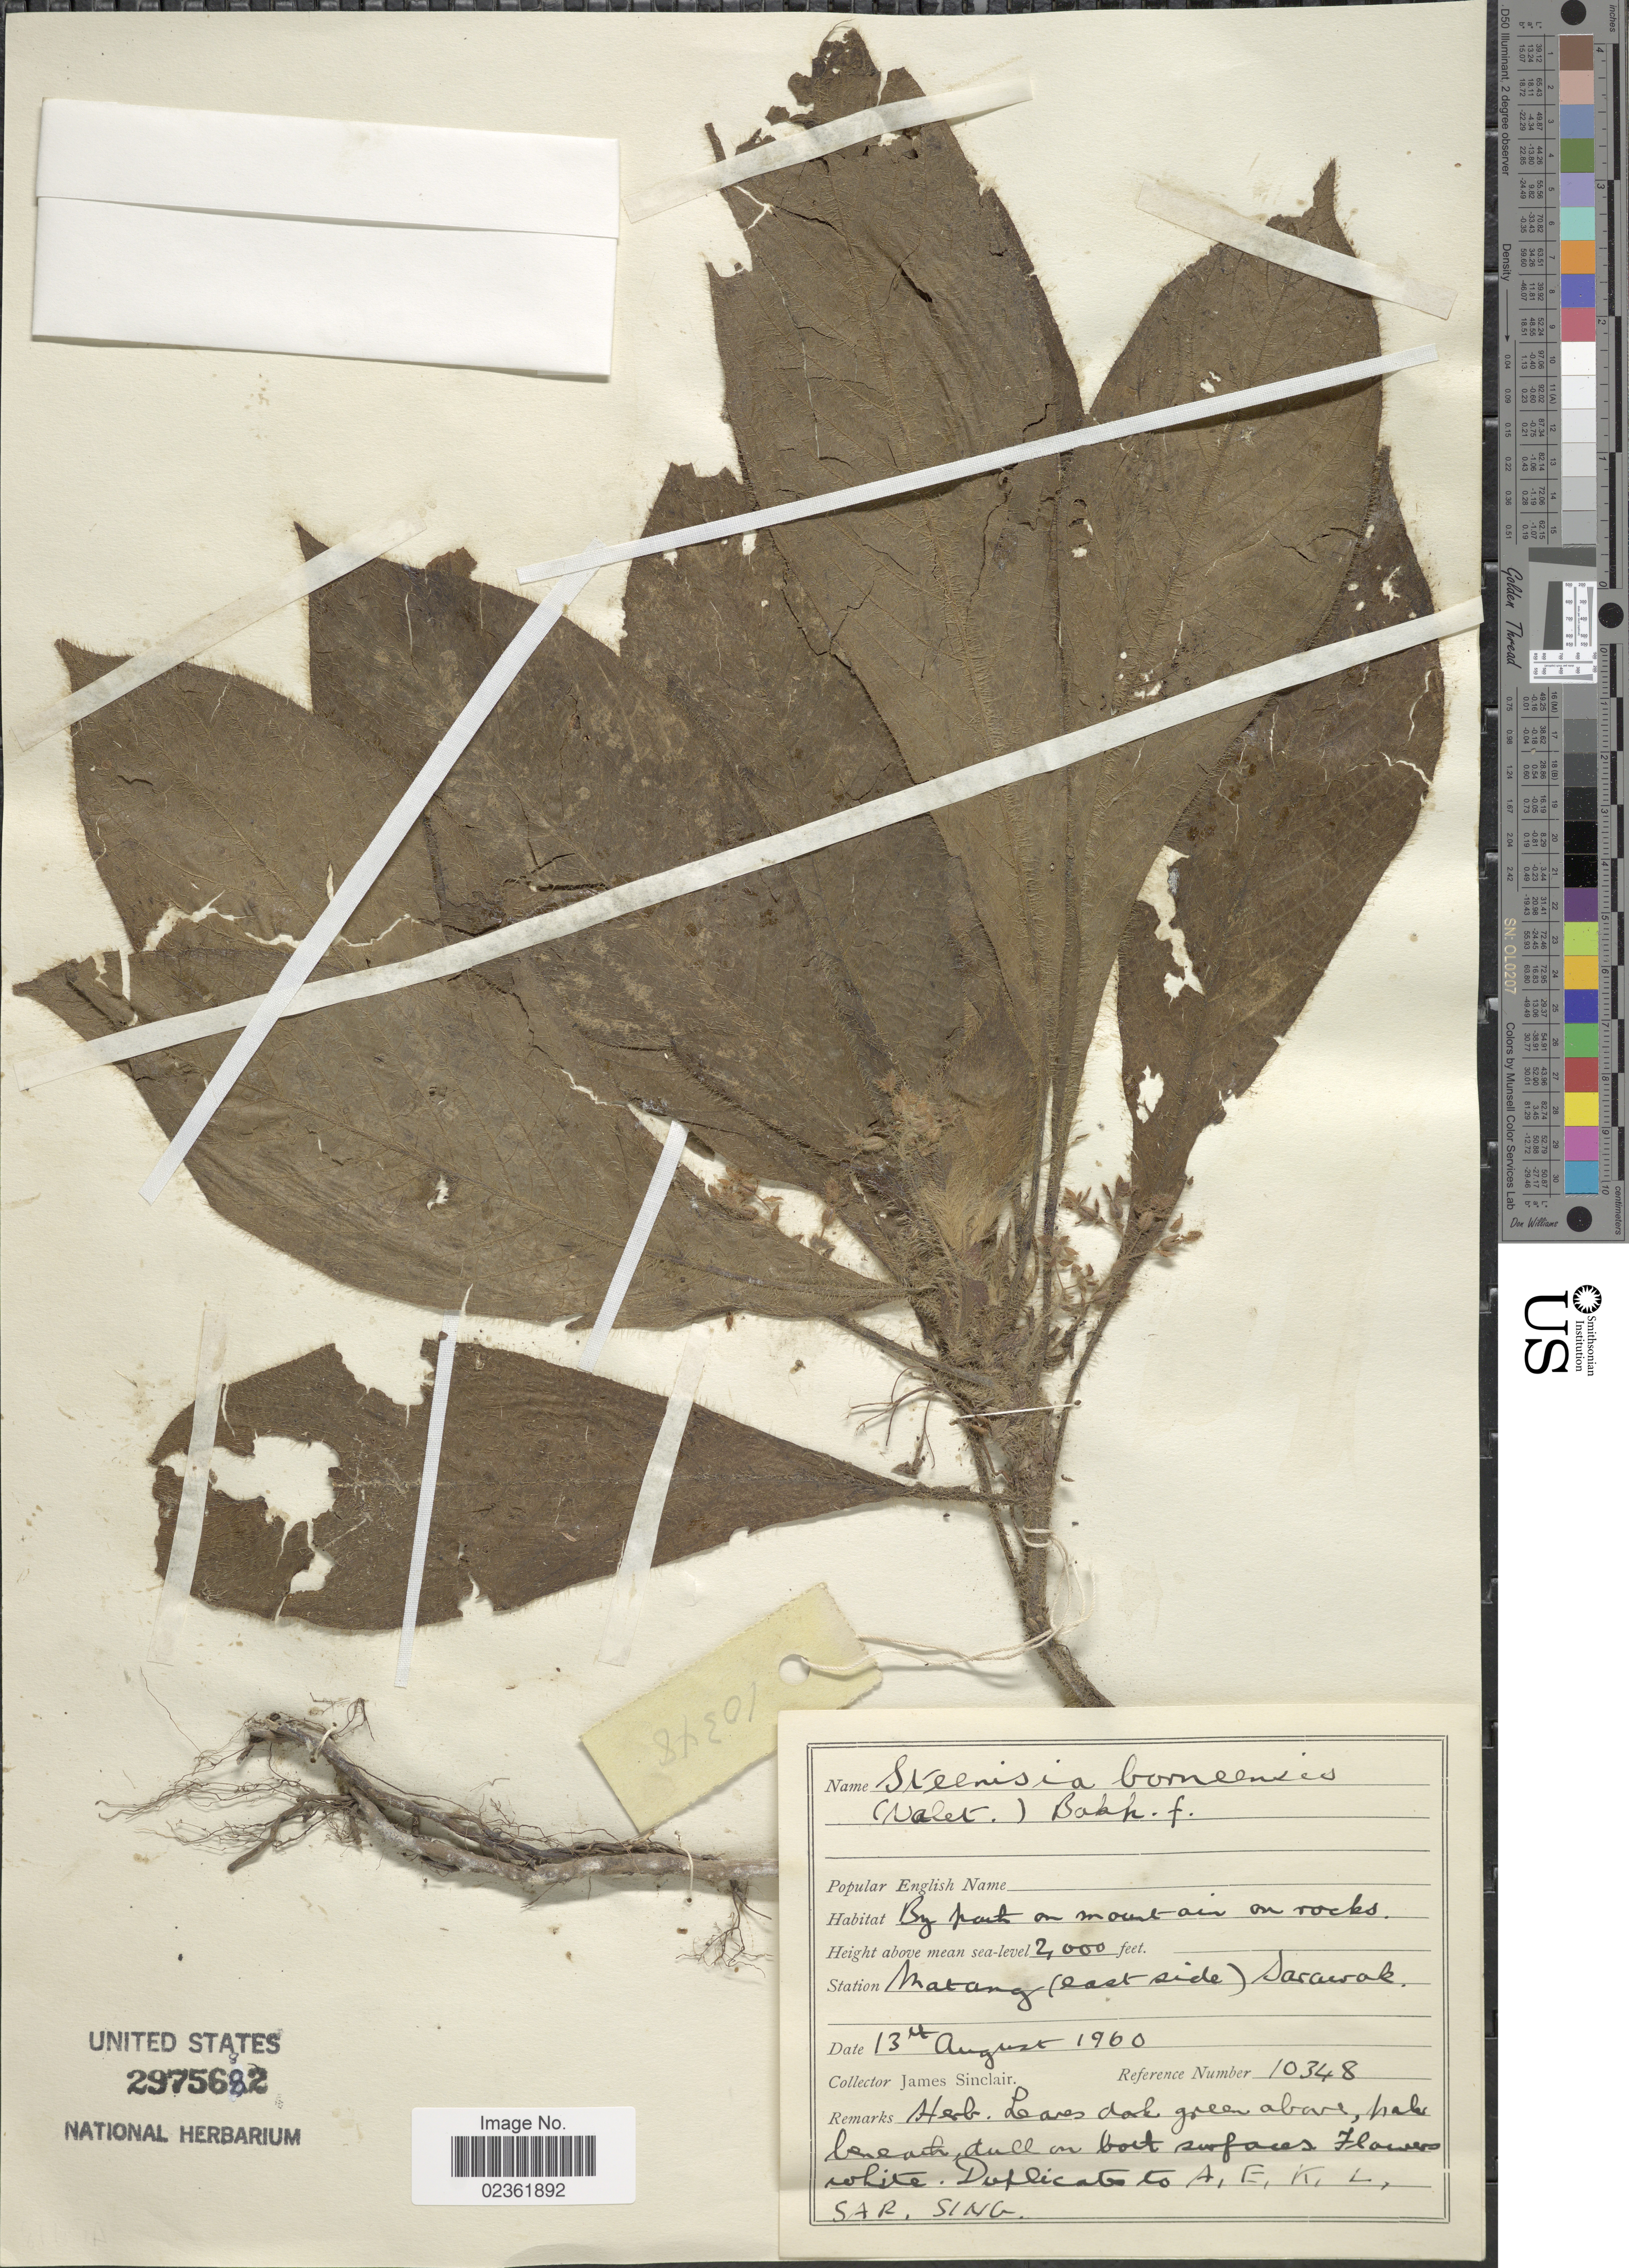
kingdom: Plantae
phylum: Tracheophyta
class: Magnoliopsida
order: Gentianales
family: Rubiaceae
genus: Steenisia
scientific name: Steenisia borneensis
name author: (Valeton) Bakh. f.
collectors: J. Sinclair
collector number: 10348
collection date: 1960-08-13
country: Malaysia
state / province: Sarawak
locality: Matang (east side), by path on mountain on rocks.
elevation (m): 610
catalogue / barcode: US 2975682